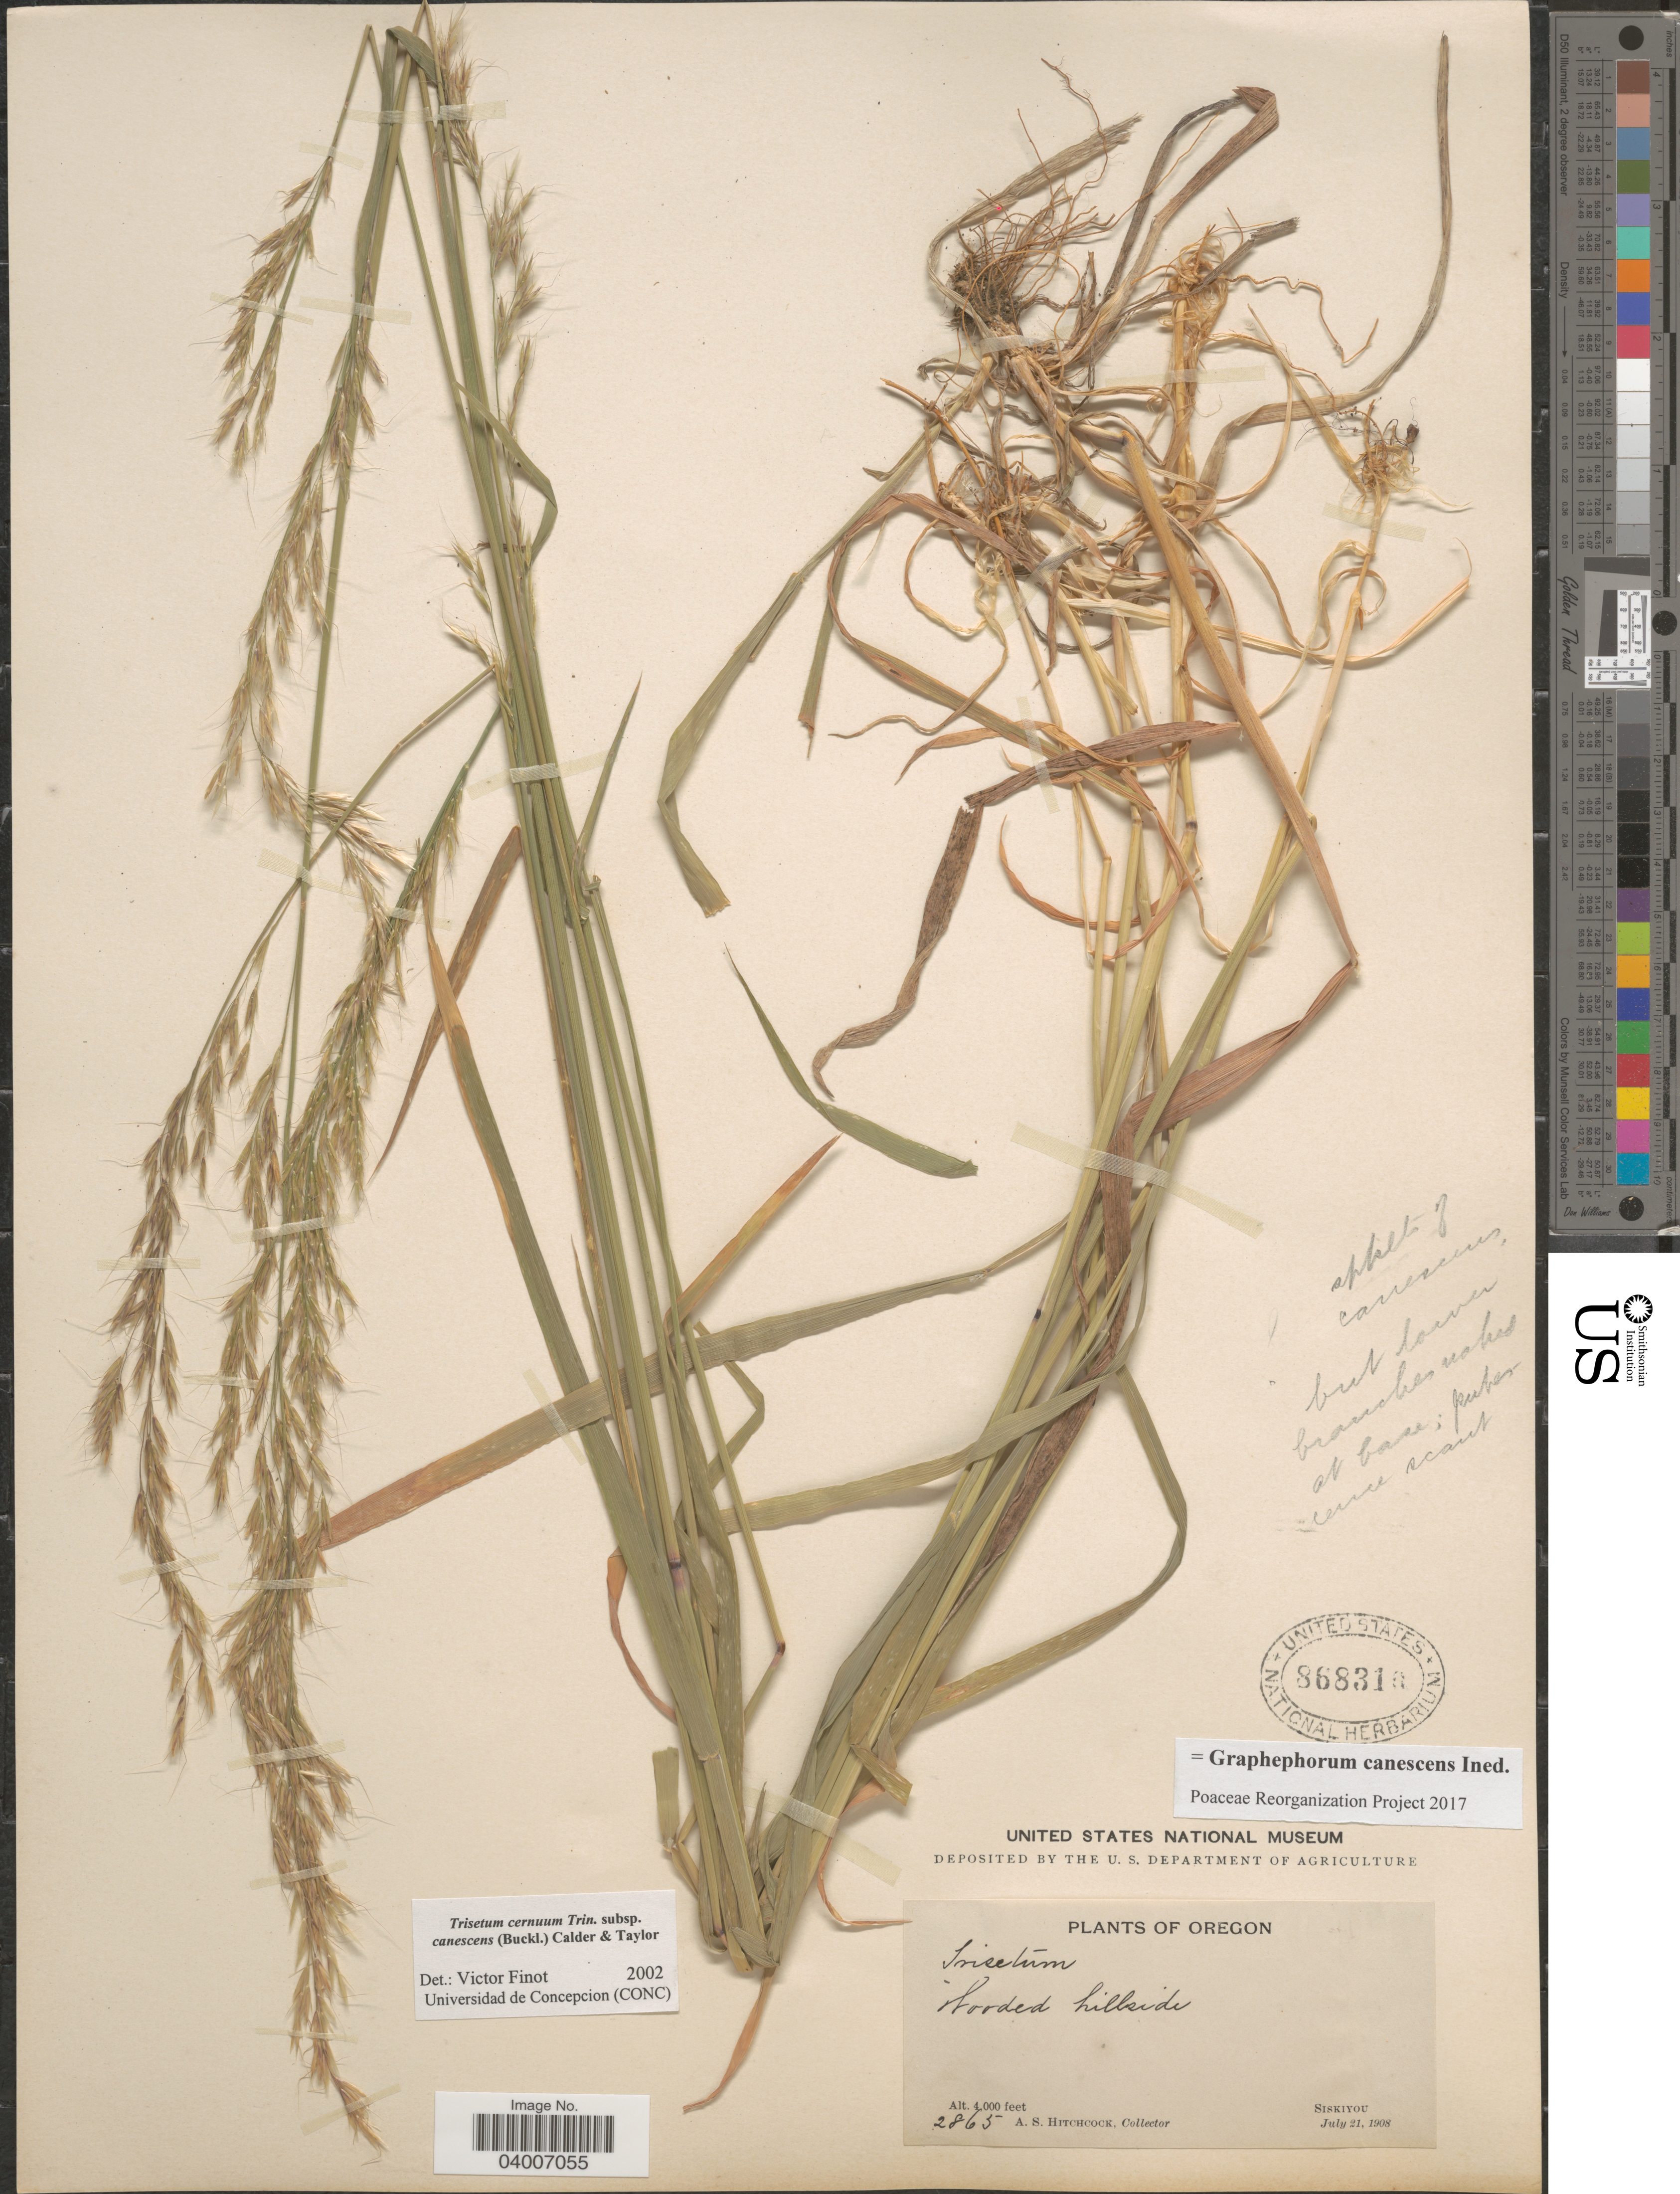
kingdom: Plantae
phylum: Tracheophyta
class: Liliopsida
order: Poales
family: Poaceae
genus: Graphephorum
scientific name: Graphephorum canescens ined.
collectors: A. S. Hitchcock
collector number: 2865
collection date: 1908-07-21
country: United States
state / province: Oregon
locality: Siskiyou.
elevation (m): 1219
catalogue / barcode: US 868310